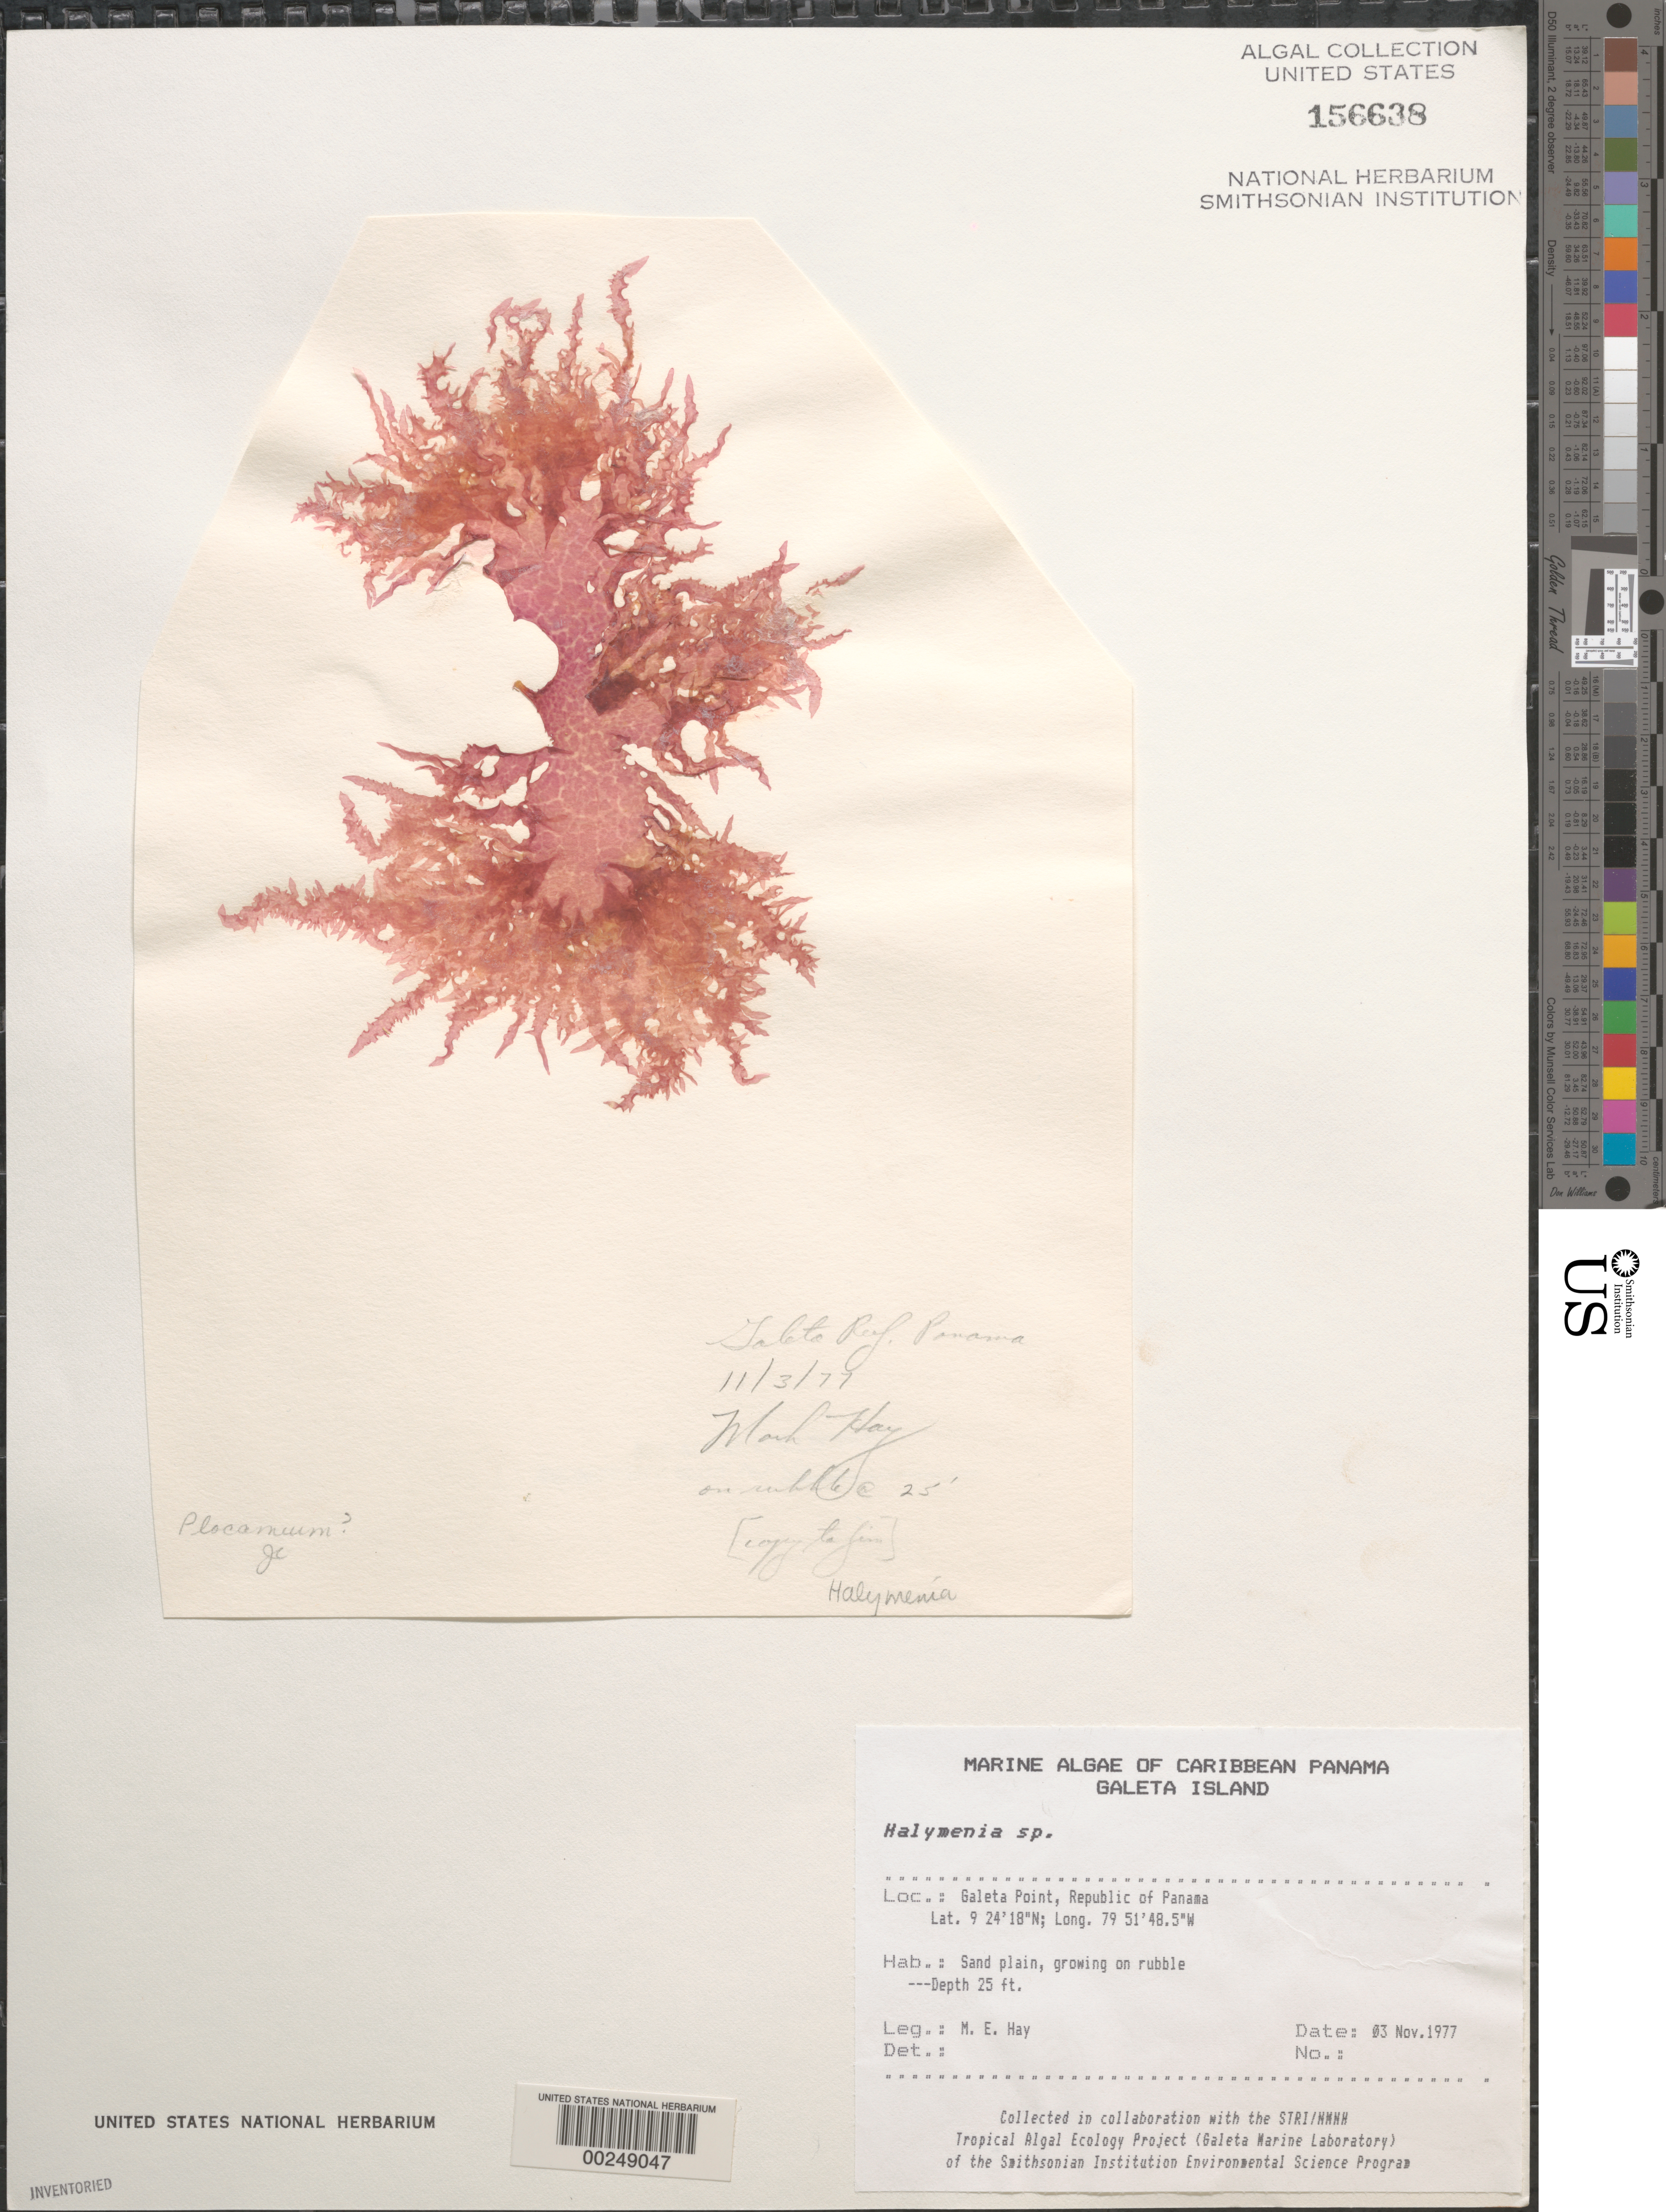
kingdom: Plantae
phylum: Rhodophyta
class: Florideophyceae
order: Halymeniales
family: Halymeniaceae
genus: Halymenia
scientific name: Halymenia sp.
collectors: M. E. Hay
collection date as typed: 03 Nov 1977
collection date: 1977-11-03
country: Panama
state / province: Colón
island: Galeta Island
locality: Galeta Point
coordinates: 9 24' 18" N, 79 51' 48.5" W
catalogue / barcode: US 156638